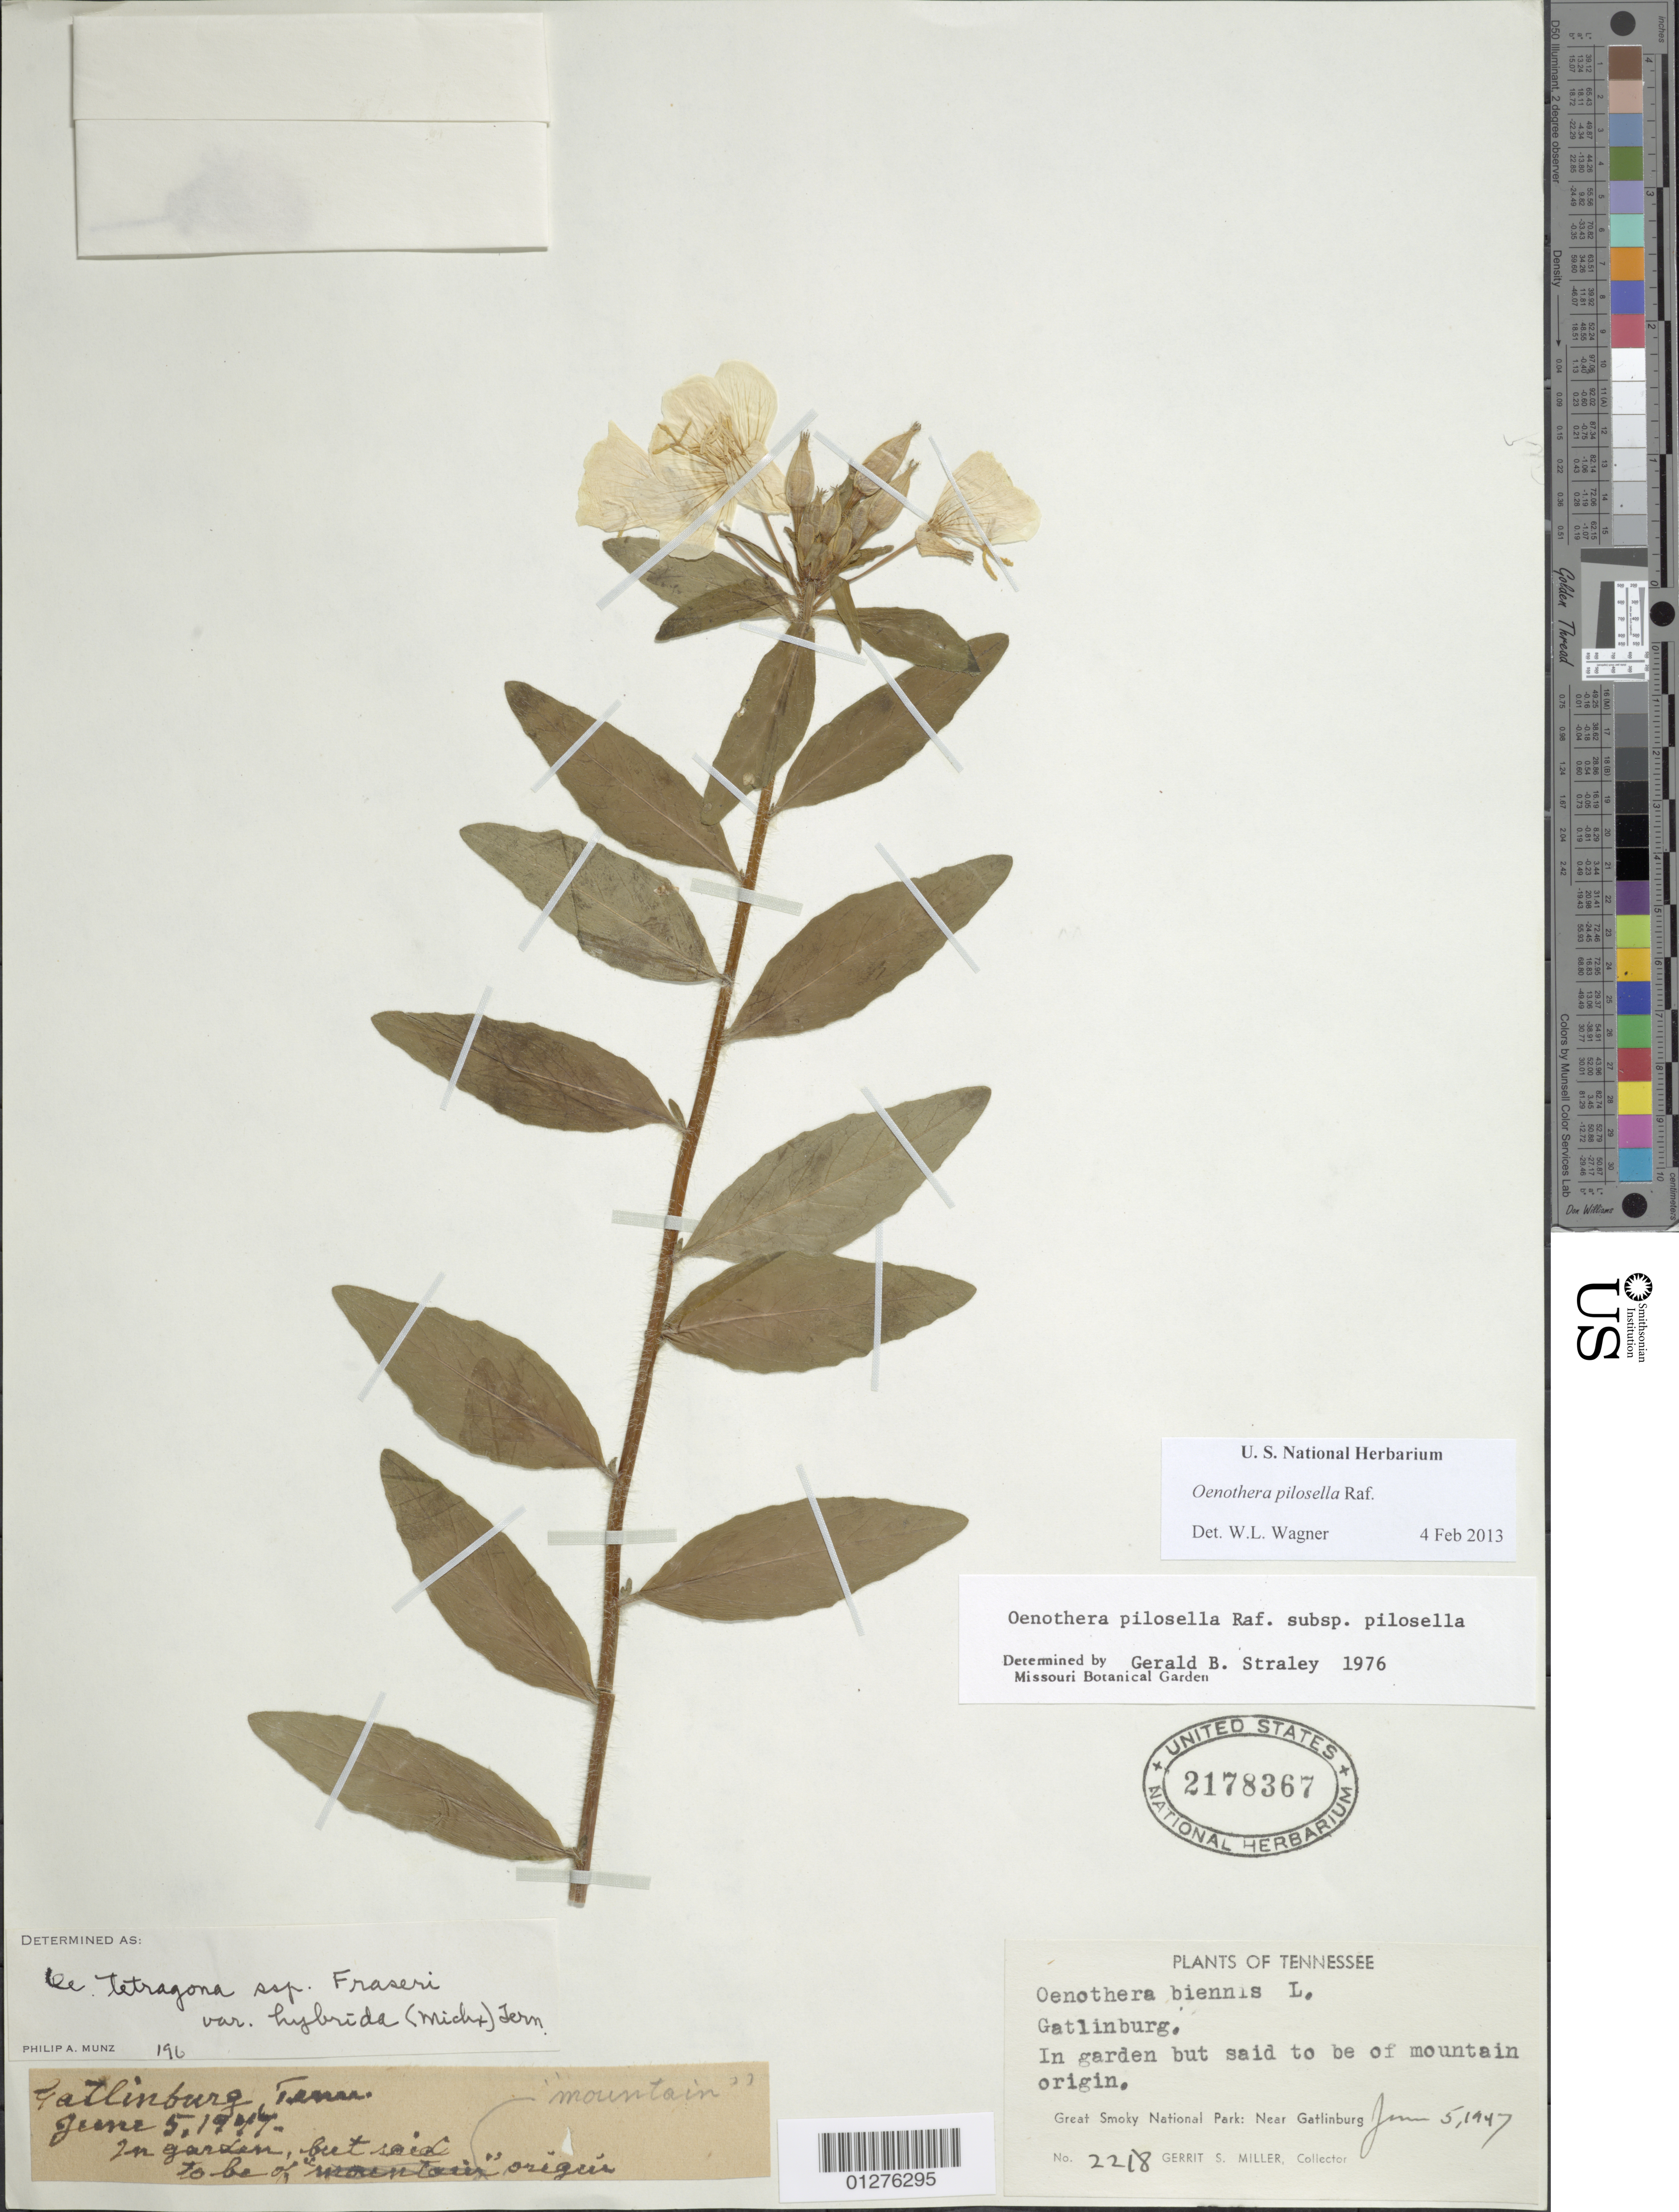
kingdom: Plantae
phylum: Tracheophyta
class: Magnoliopsida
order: Myrtales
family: Onagraceae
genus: Oenothera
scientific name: Oenothera pilosella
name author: Raf.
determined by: Wagner, W. L., (BOT), Smithsonian Institution - National Museum of Natural History (UNITED STATES)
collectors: G. S. Miller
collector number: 2218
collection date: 1947-06-05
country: United States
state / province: Tennessee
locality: Great Smoky National Park: near Gatlinburg.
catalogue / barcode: US 2178367